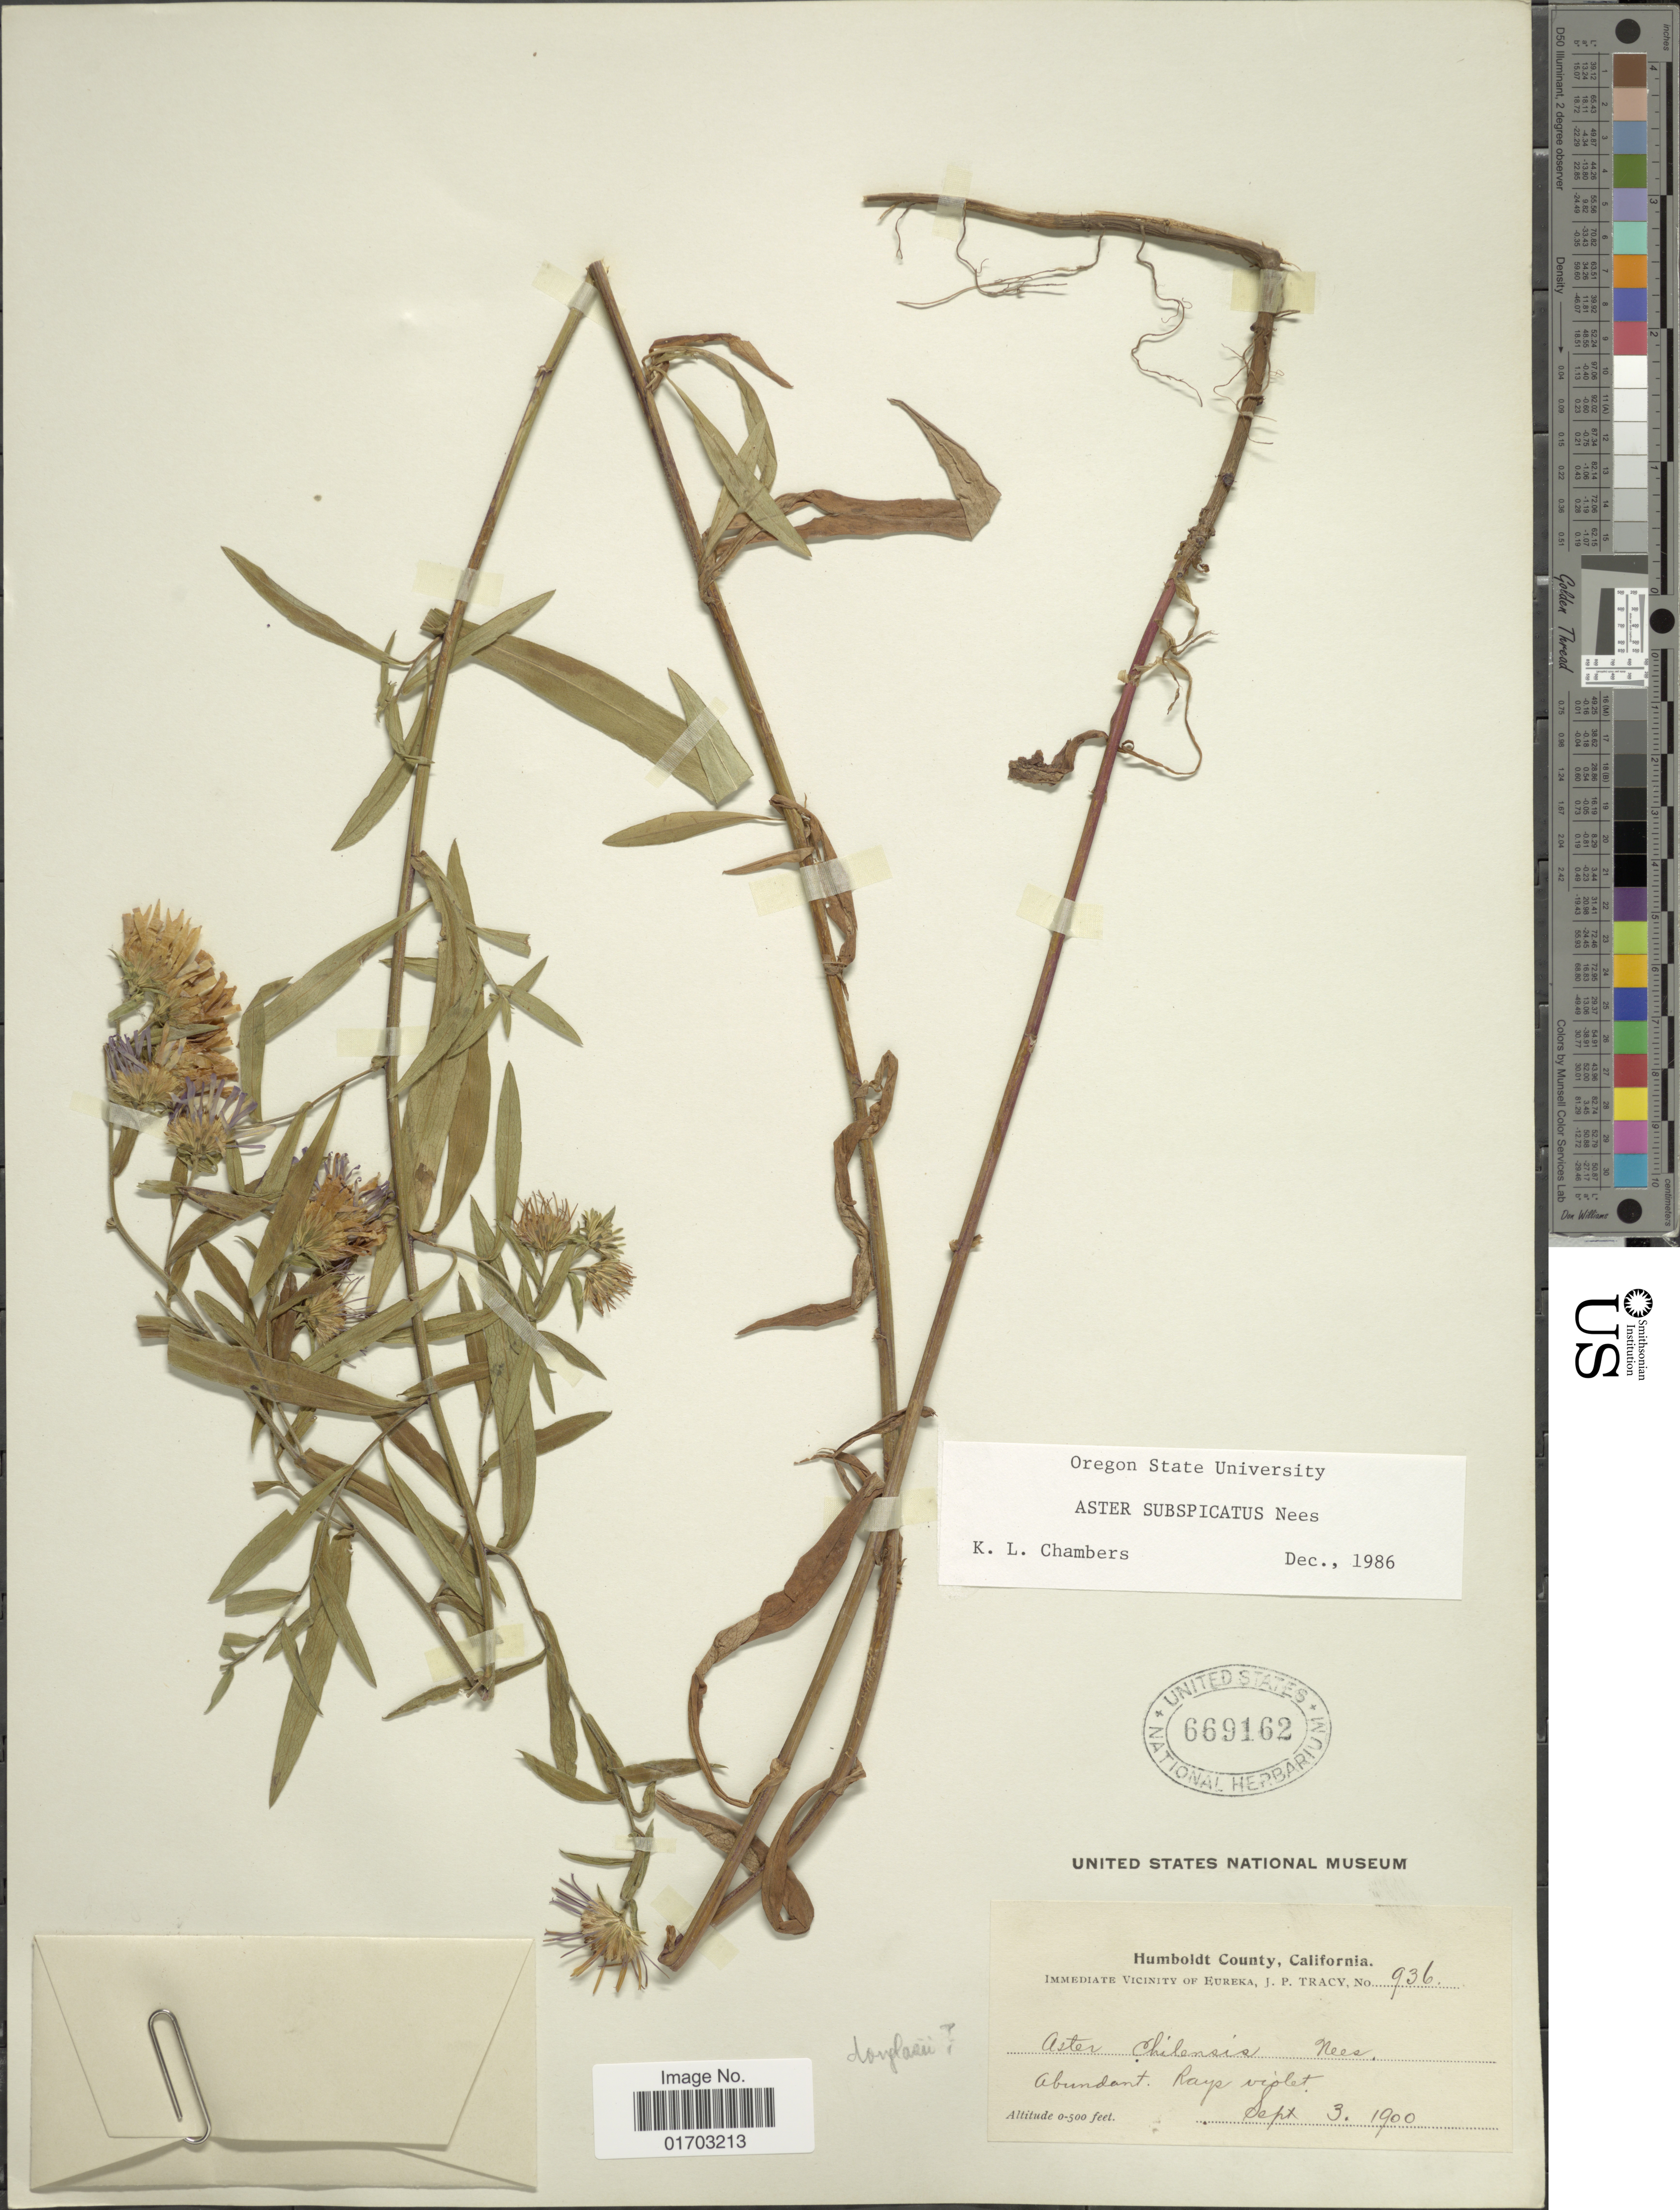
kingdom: Plantae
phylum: Tracheophyta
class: Magnoliopsida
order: Asterales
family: Asteraceae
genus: Symphyotrichum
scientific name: Symphyotrichum subspicatum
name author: (Nees) G.L. Nesom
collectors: J. Tracy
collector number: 936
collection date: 1900-09-03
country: United States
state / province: California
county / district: Humboldt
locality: Humboldt County, immediate vicinity of Eureka.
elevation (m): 0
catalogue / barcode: US 669162